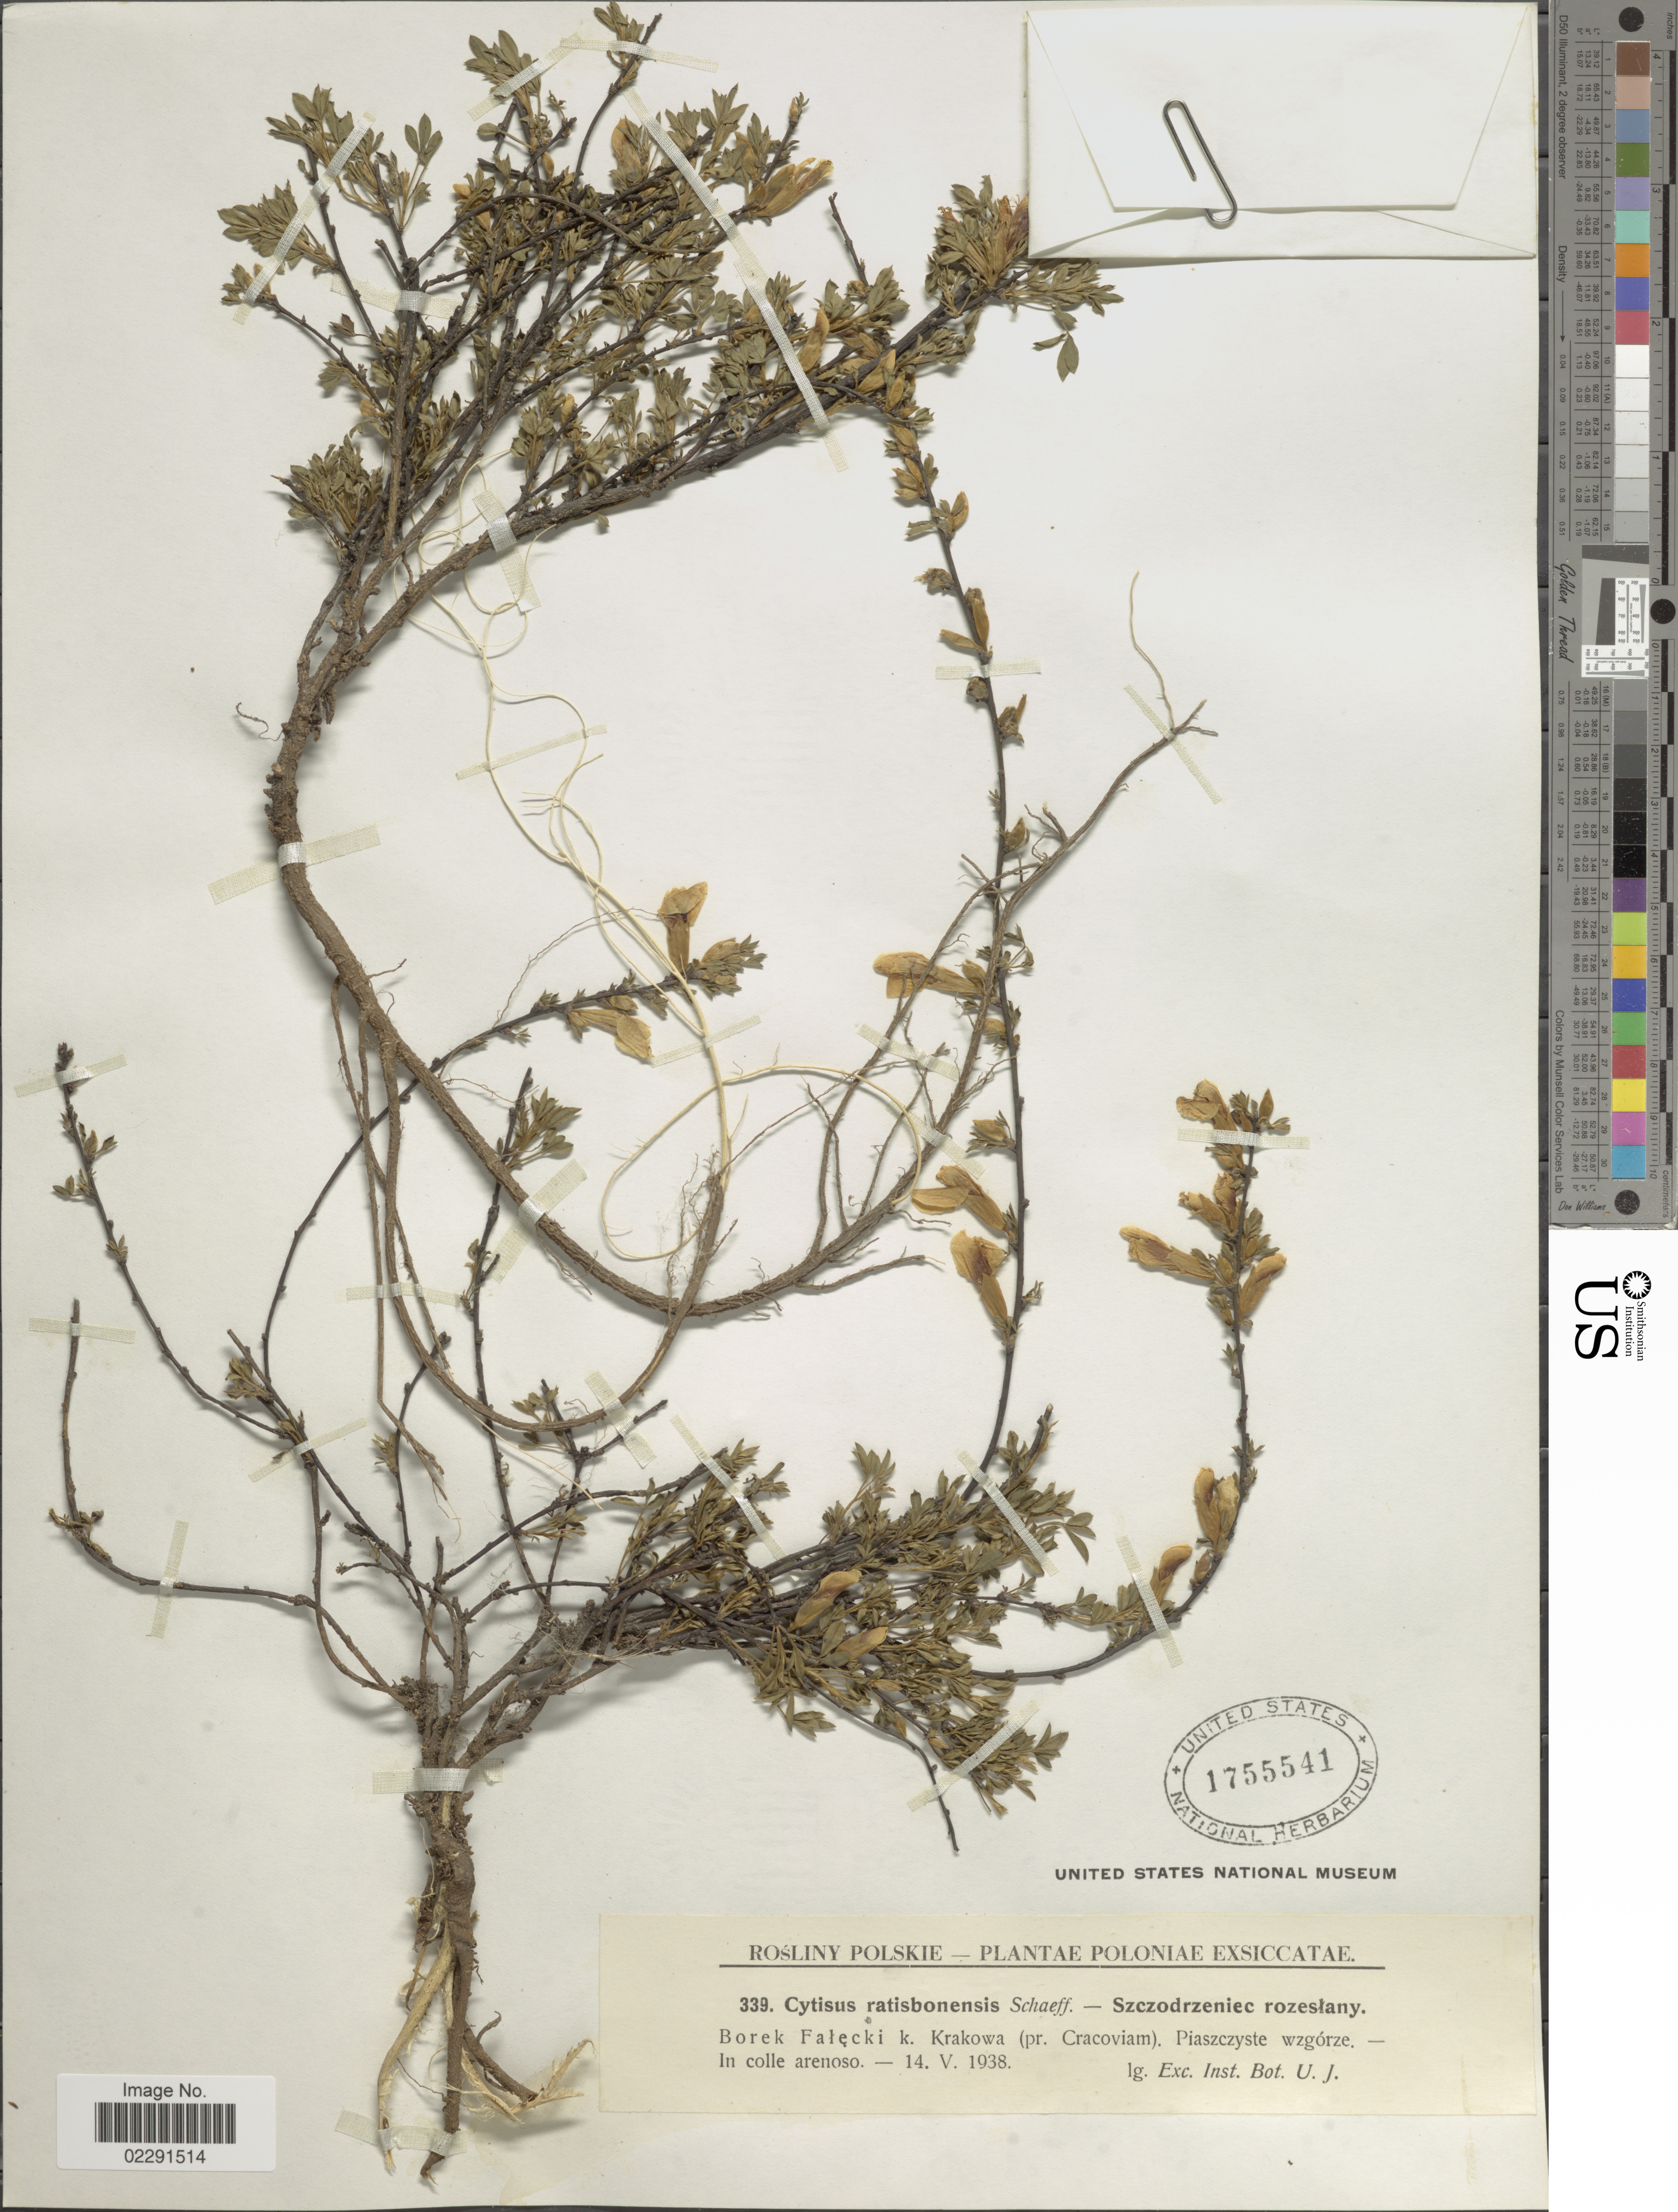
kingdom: Plantae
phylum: Tracheophyta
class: Magnoliopsida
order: Fabales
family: Fabaceae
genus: Cytisus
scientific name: Cytisus ratisbonensis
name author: Schaeff.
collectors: Exch. Inst. Bot. U.J.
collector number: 339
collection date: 1938-05-14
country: Poland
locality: Borek Falecki k. Krakowa (pr. Cracoviam), Piaszczyste wzgorze, in colle arenoso.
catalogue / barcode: US 1755541